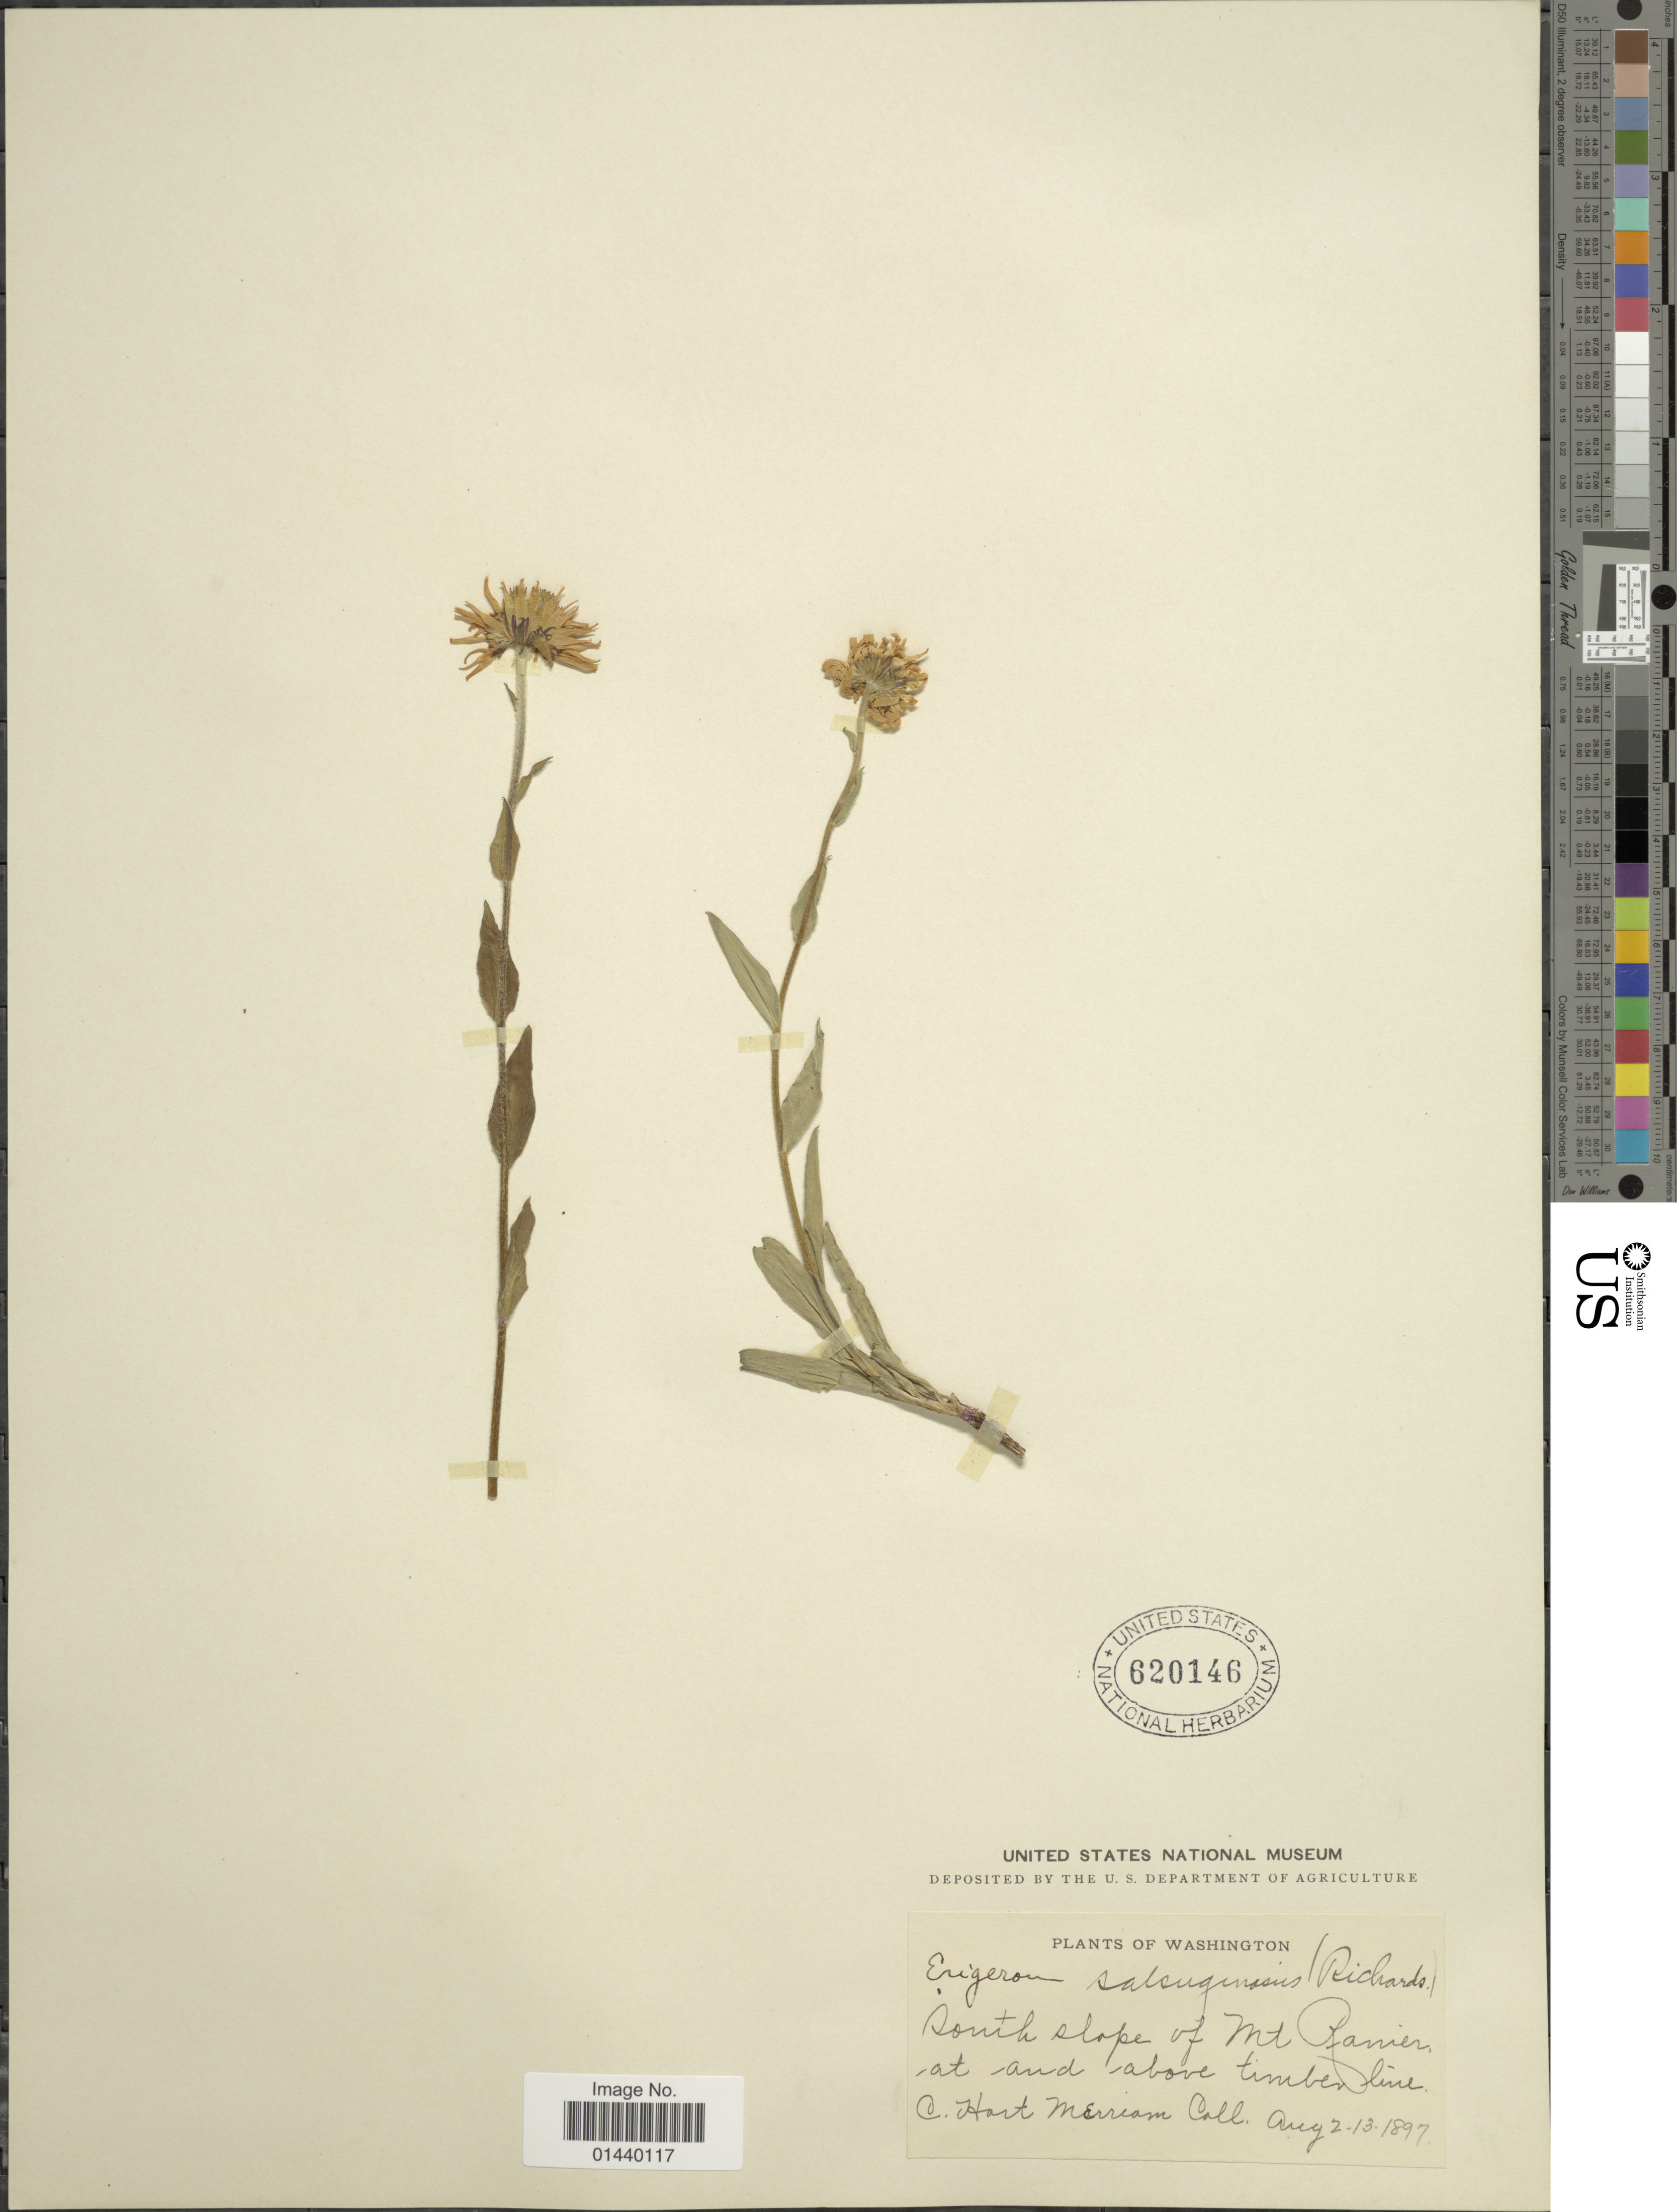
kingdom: Plantae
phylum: Tracheophyta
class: Magnoliopsida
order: Asterales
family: Asteraceae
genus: Erigeron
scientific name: Erigeron salsuginosus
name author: (Richardson ex R. Br.) A. Gray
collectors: C. Merriam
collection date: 1897-08-02/1897-08-13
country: United States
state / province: Washington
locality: South slope of Mt Ravier at and above timber line.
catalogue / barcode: US 620146